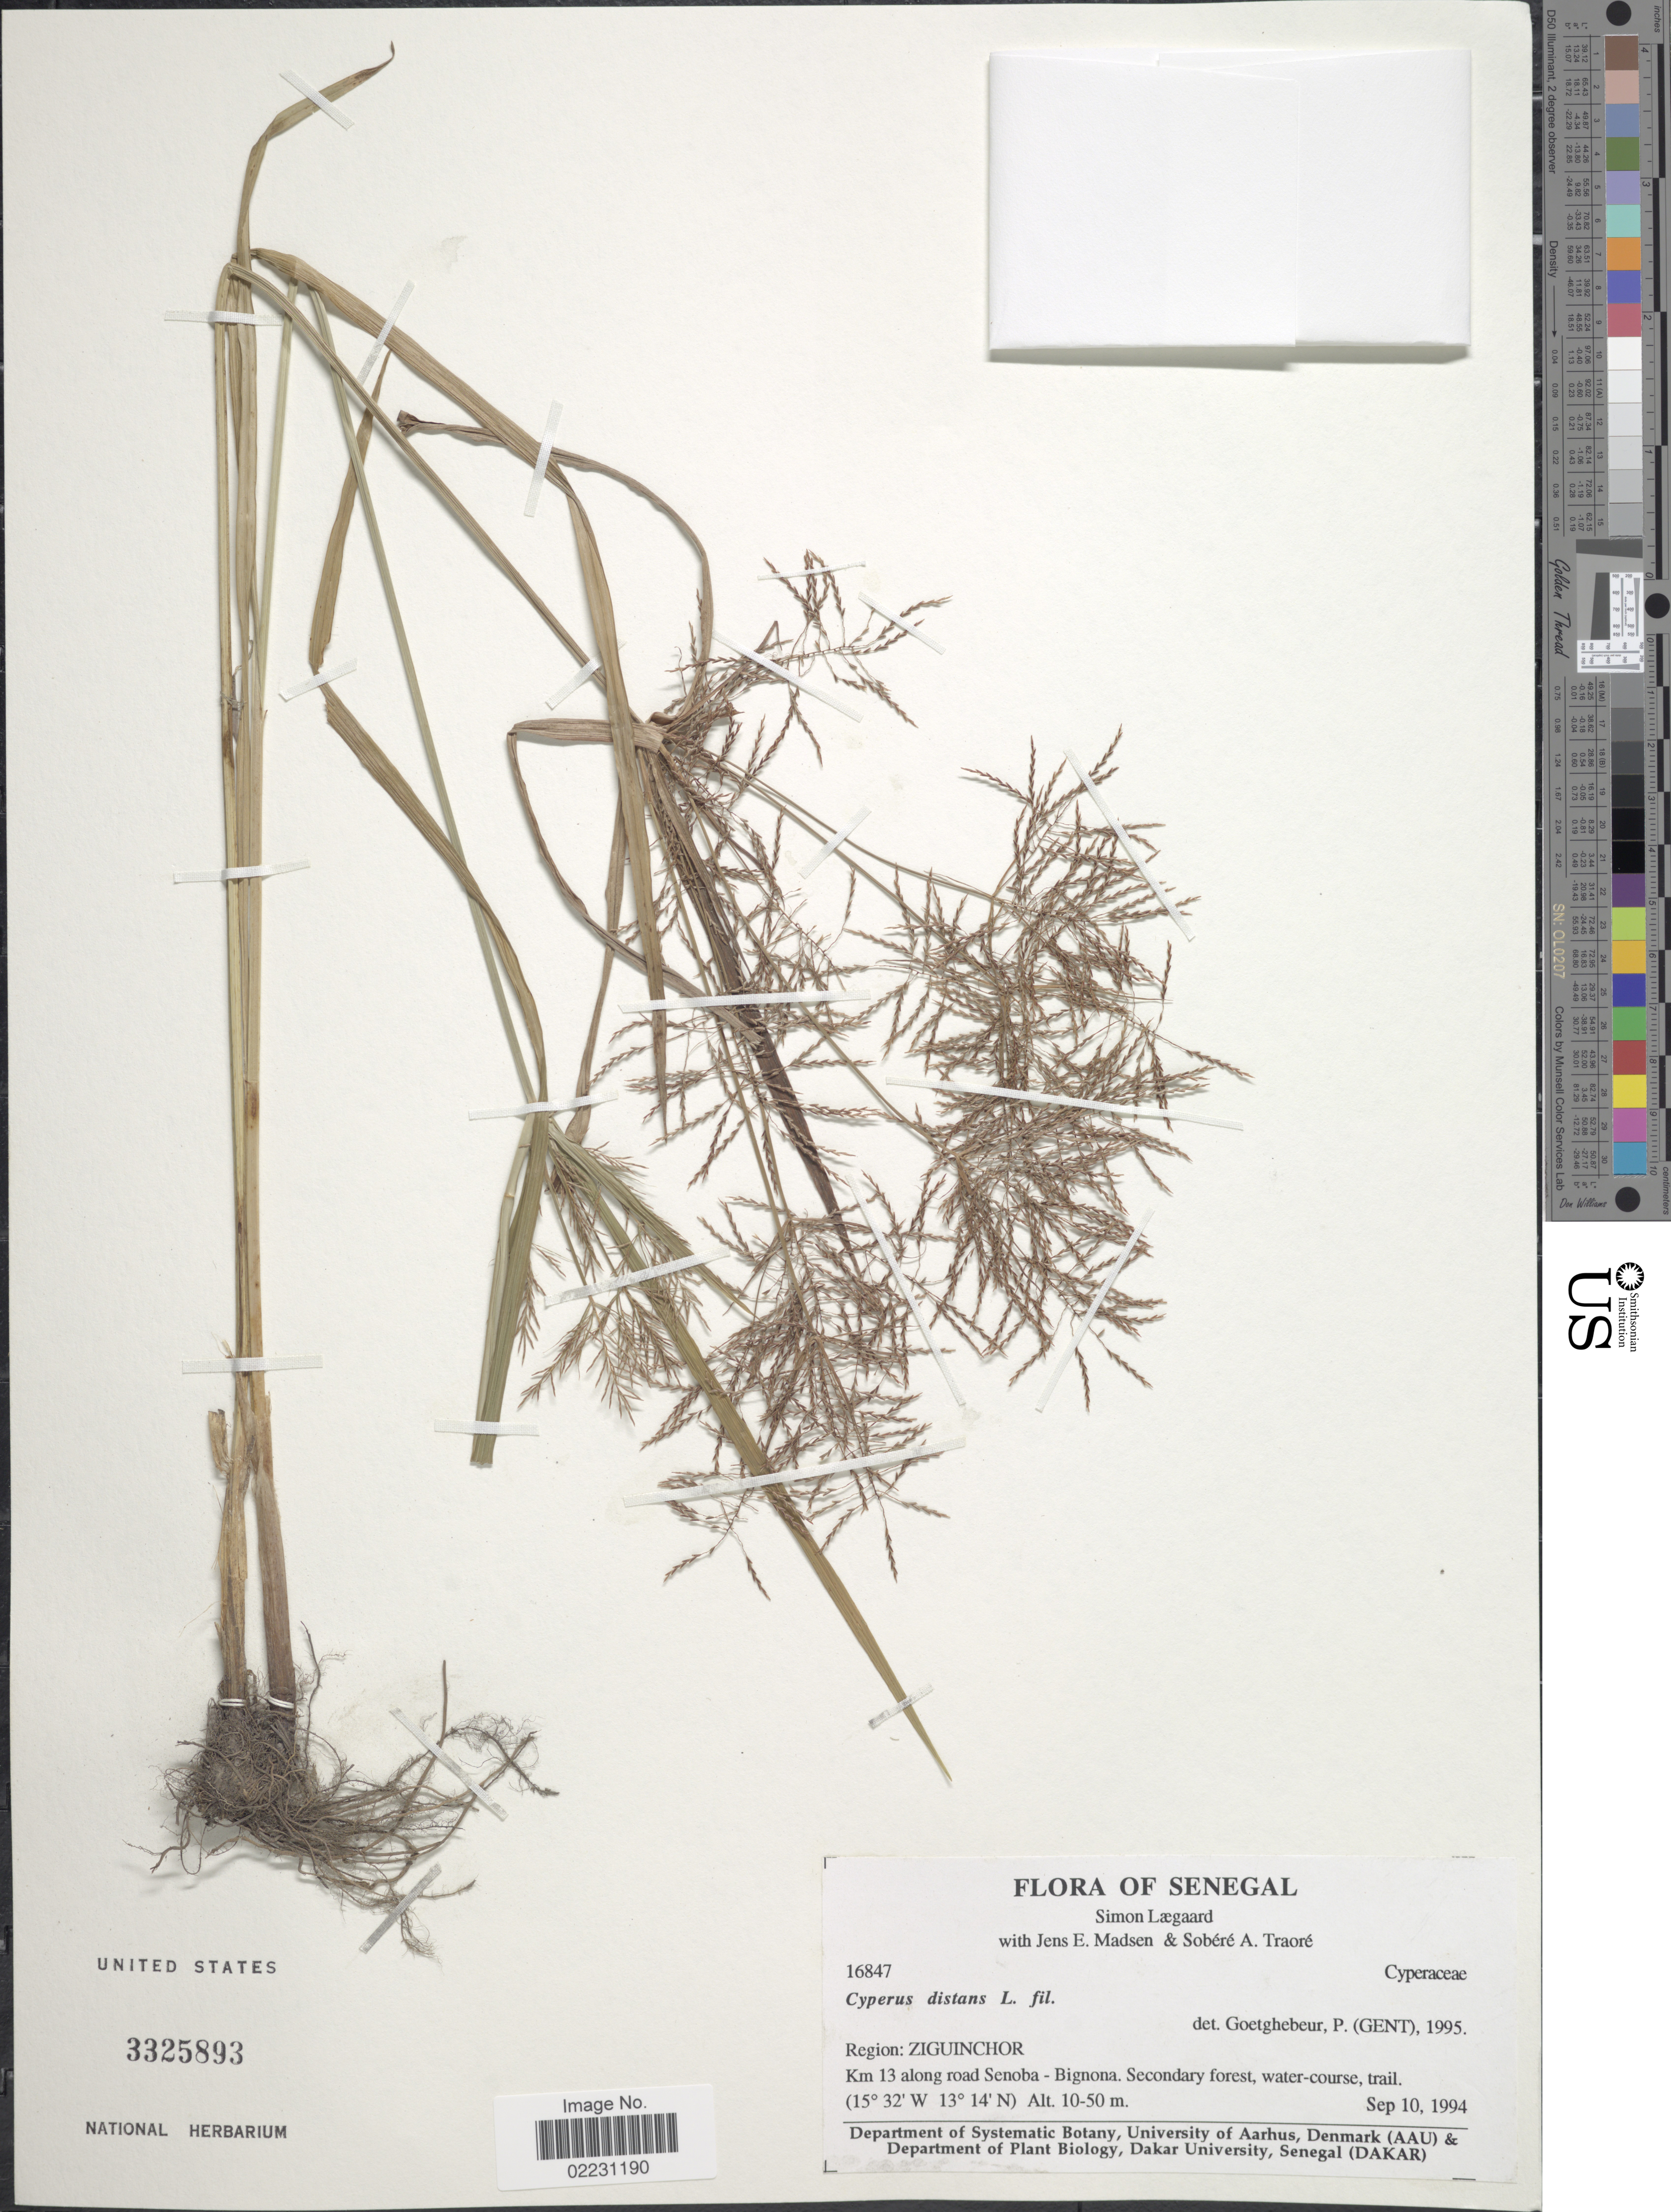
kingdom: Plantae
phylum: Tracheophyta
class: Liliopsida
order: Poales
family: Cyperaceae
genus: Cyperus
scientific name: Cyperus distans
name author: L. f.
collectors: S. Lægaard, J. E. Madsen & S. Traore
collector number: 16847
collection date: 1994-09-10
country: Senegal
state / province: Ziguinchor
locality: Km 13 along road Senoba - Bignona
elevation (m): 10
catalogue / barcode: US 3325893